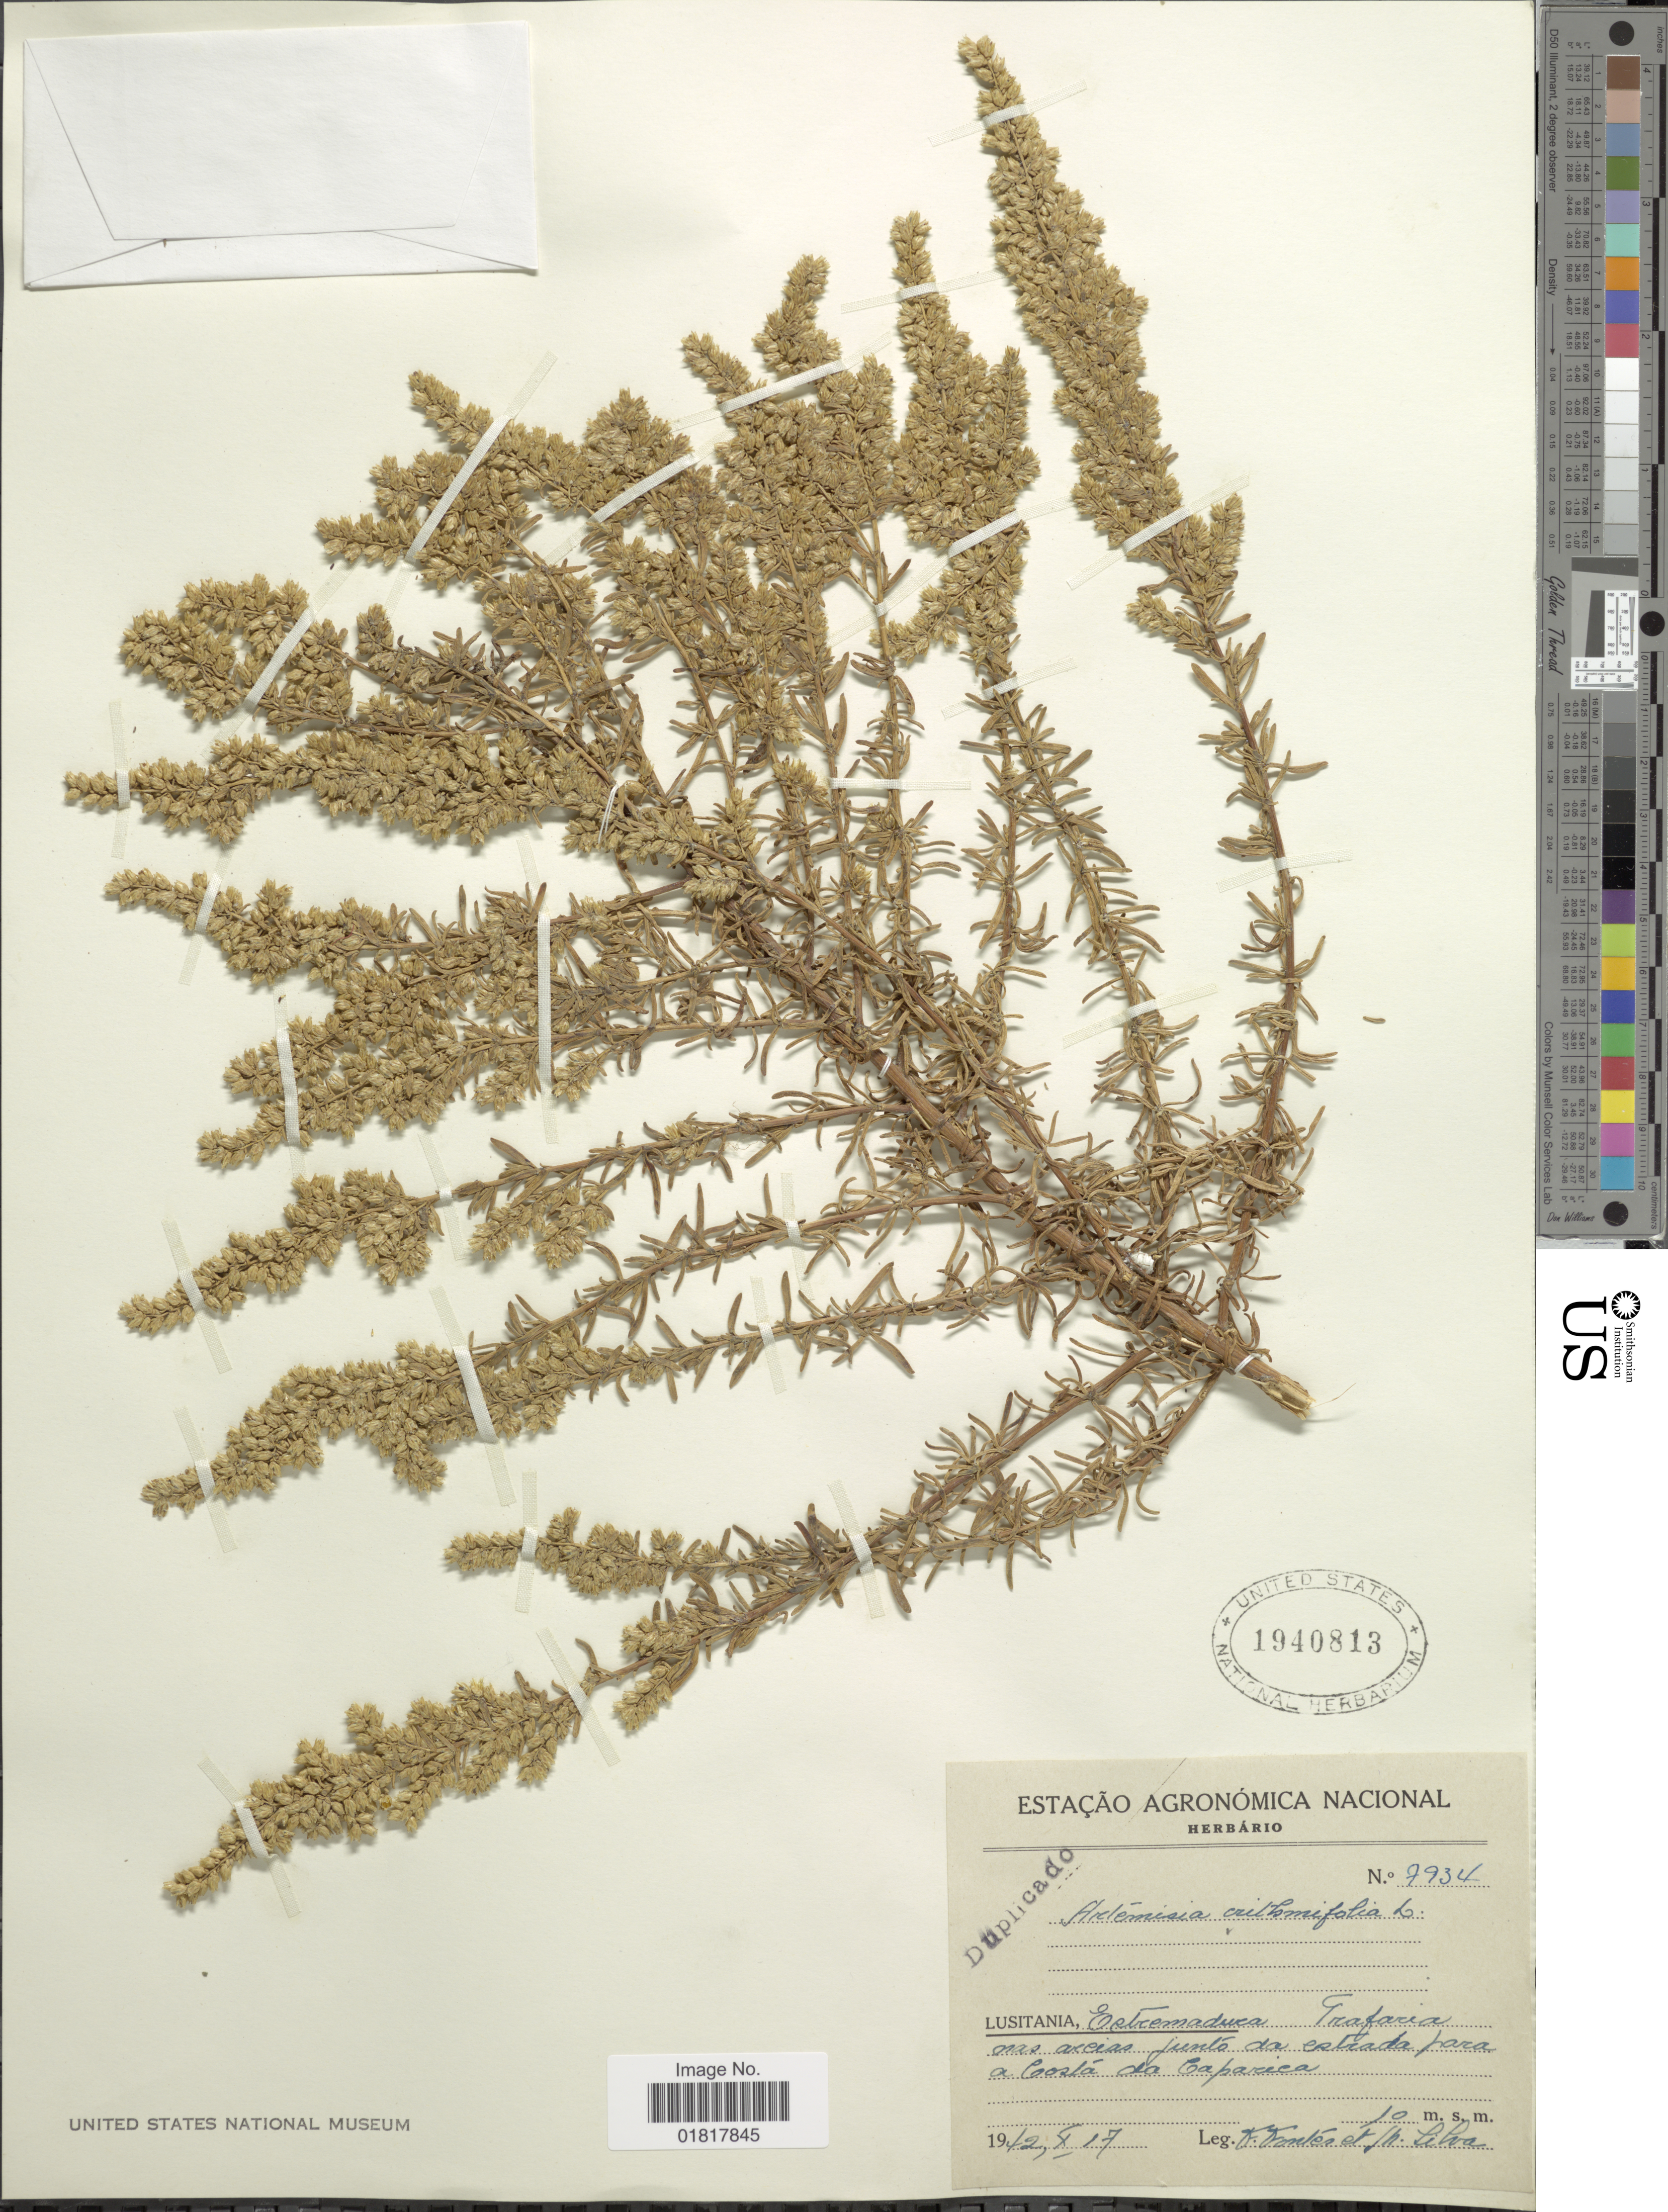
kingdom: Plantae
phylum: Tracheophyta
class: Magnoliopsida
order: Asterales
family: Asteraceae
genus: Artemisia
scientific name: Artemisia crithmifolia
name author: L.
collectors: Fontes, F. & N. Silva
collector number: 7934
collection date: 1942-10-17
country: Portugal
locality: Lusitania, Estremadura, Trafaria mas arcias juntó da estrada para a Costá da Caprica [interpreted]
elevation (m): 10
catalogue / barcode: US 1940813